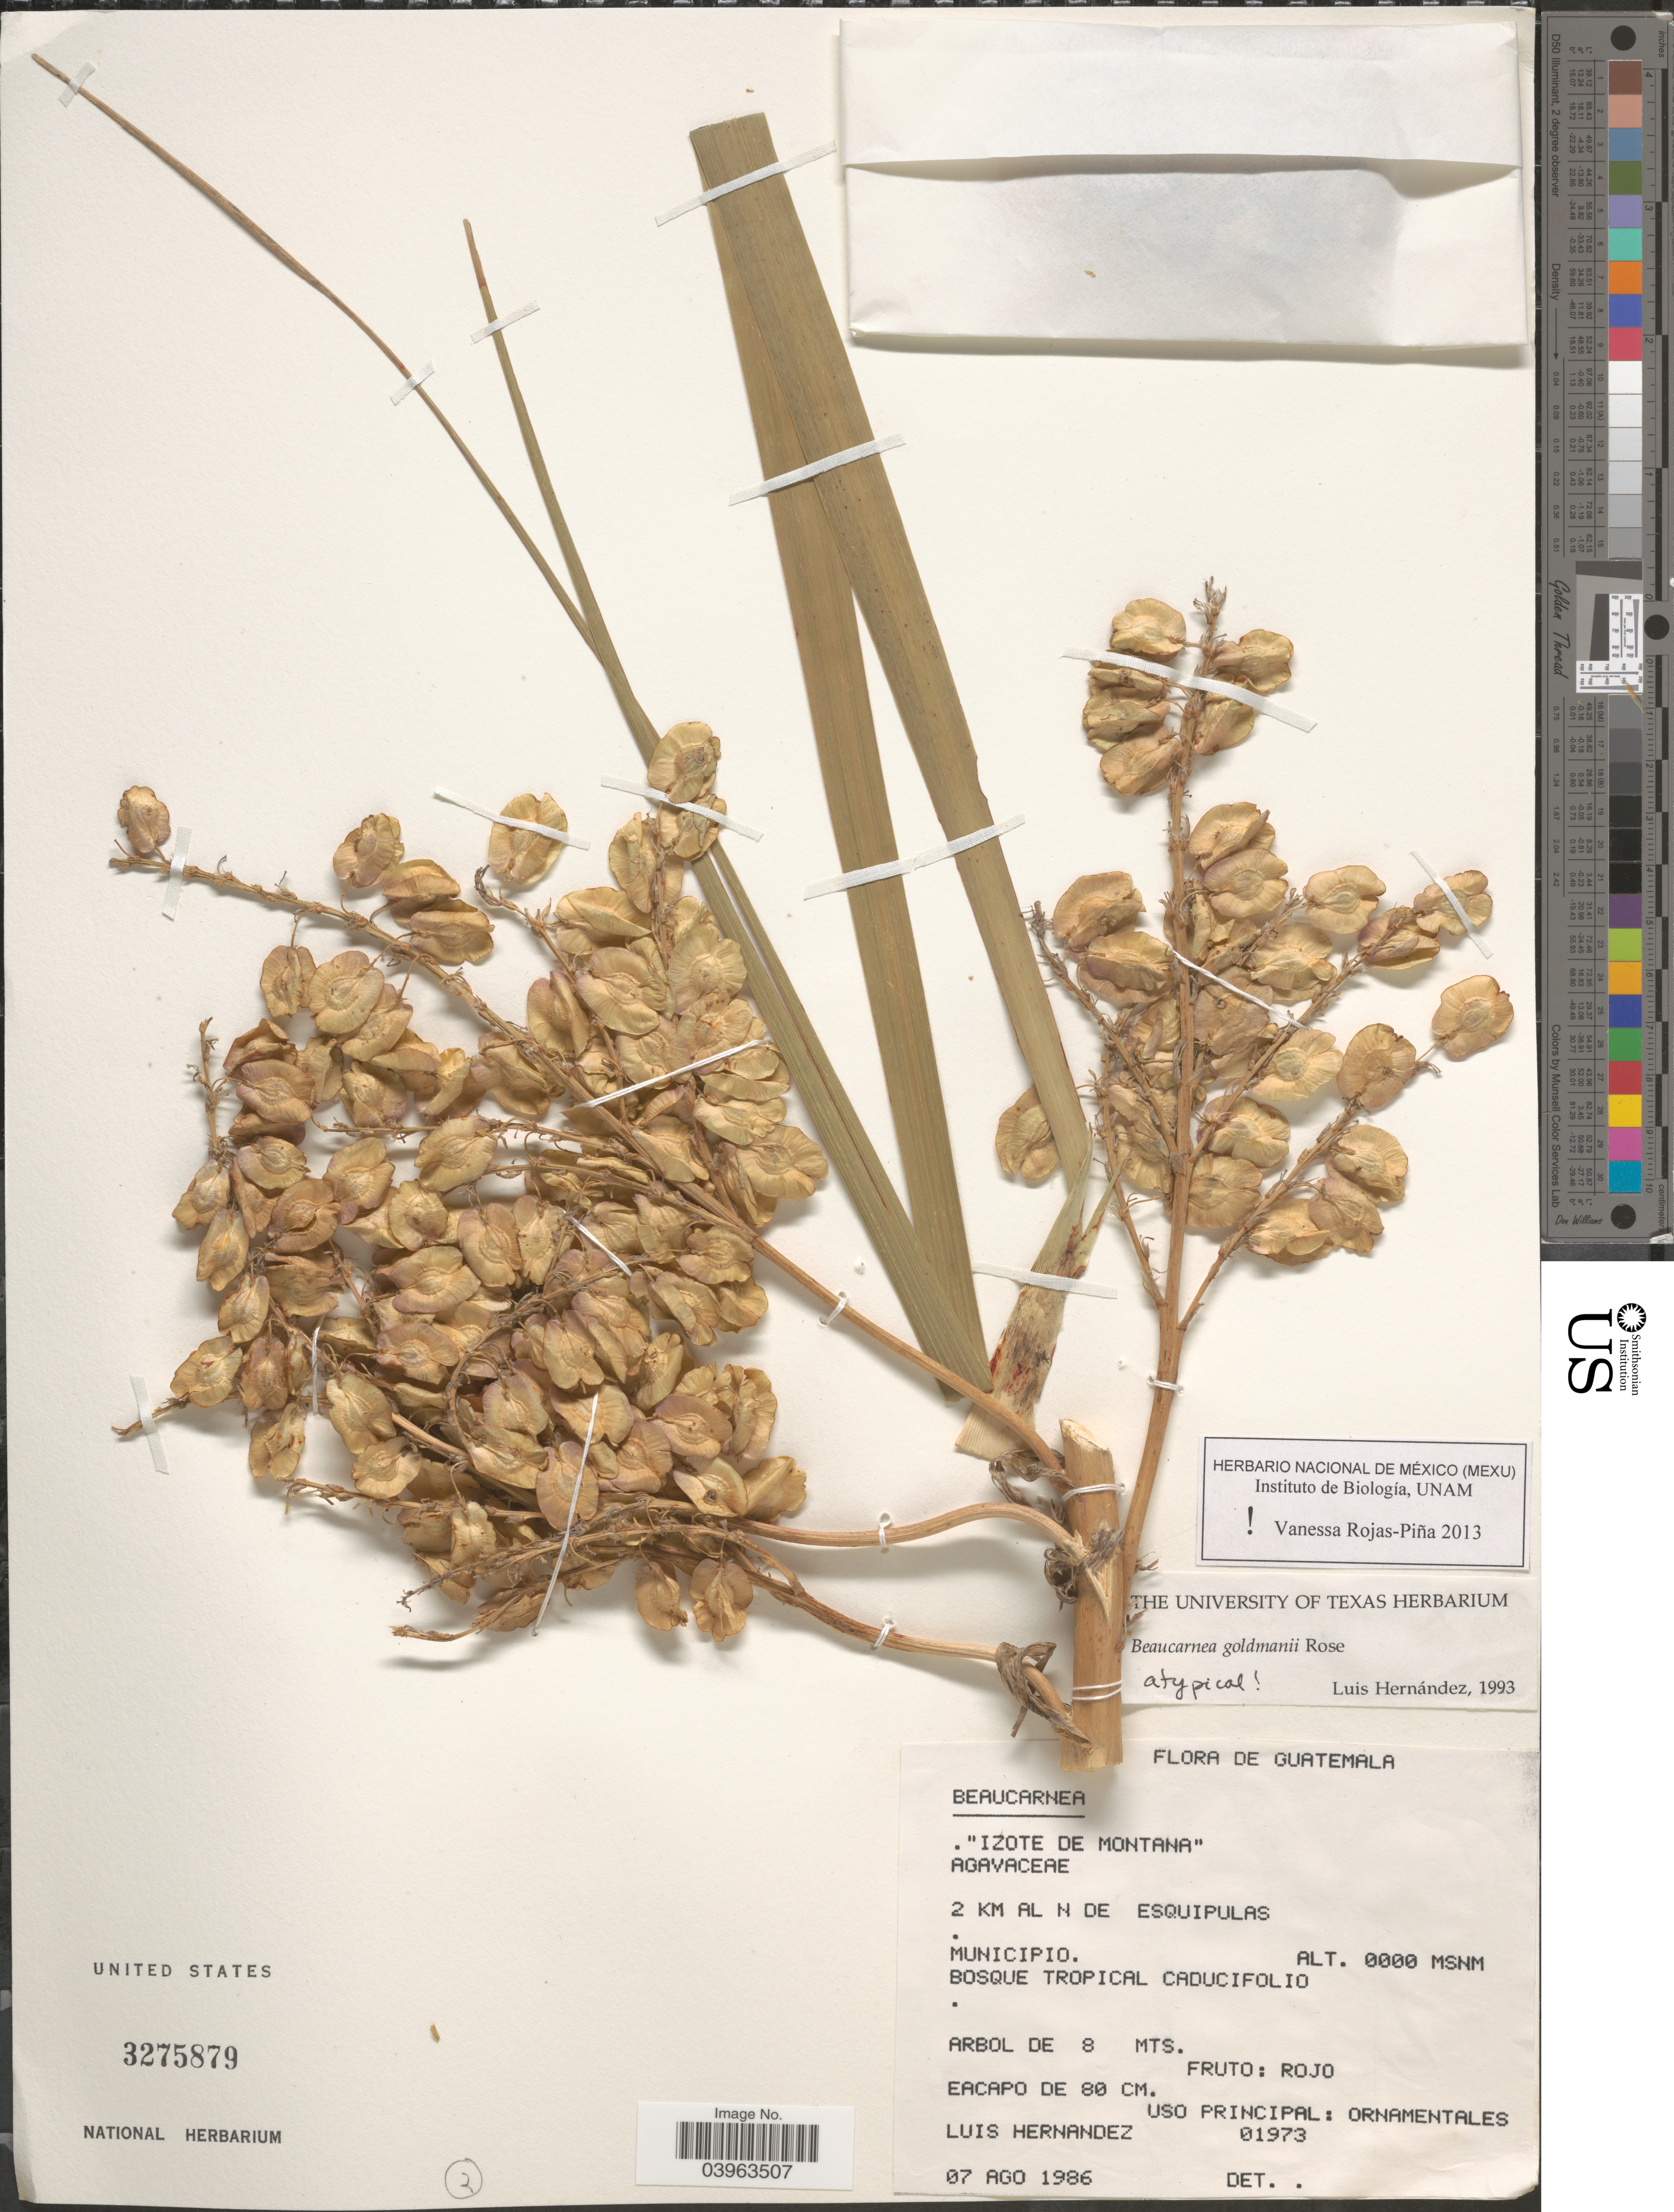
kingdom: Plantae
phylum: Tracheophyta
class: Liliopsida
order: Asparagales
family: Asparagaceae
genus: Beaucarnea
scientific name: Beaucarnea goldmanii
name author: Rose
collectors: L. Hernández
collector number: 01973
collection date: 1986-08-07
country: Guatemala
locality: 2 km al N de Esquipulas. Municipio. Bosque Tropical Caducifolio. USO Principal: Ornamentales.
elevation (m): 0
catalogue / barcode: US 3275879